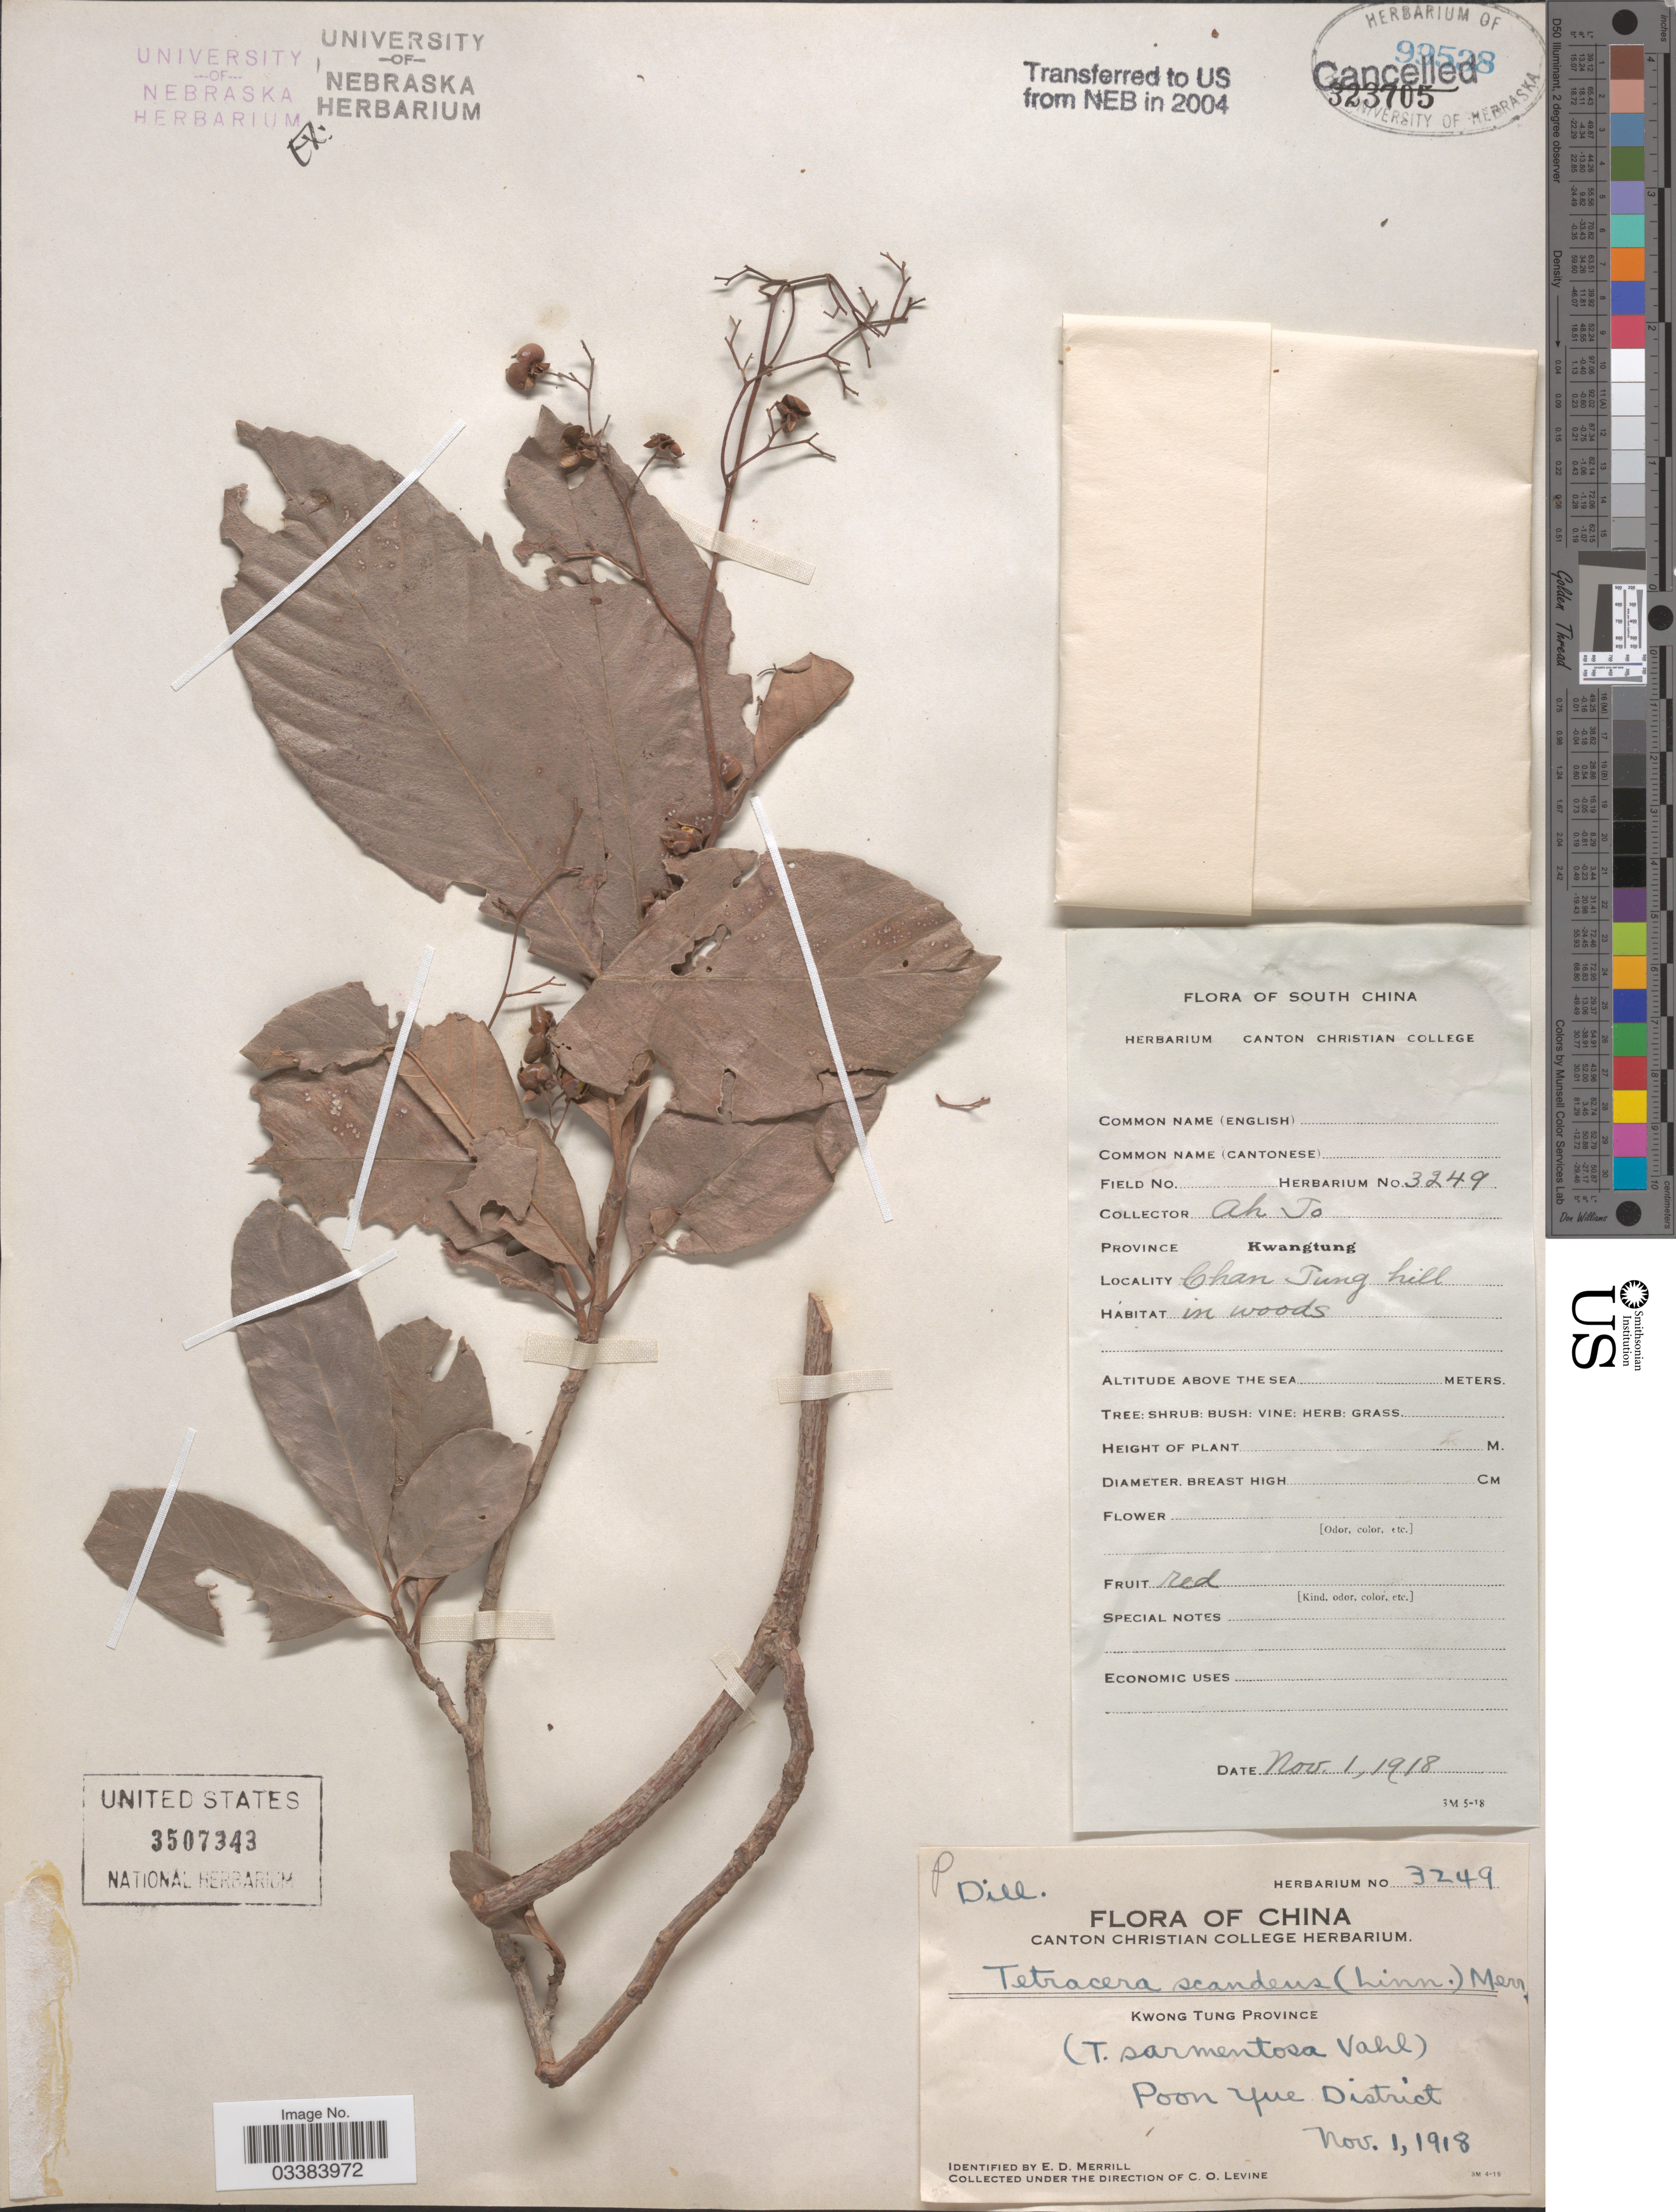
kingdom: Plantae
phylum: Tracheophyta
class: Magnoliopsida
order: Dilleniales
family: Dilleniaceae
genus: Tetracera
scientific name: Tetracera scandens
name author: (L.) Merr.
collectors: Ah To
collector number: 3249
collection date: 1918-11-01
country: China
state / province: Guangdong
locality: Kwangtung. Chan Tung hill. Poon Yue District.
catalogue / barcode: US 3507343